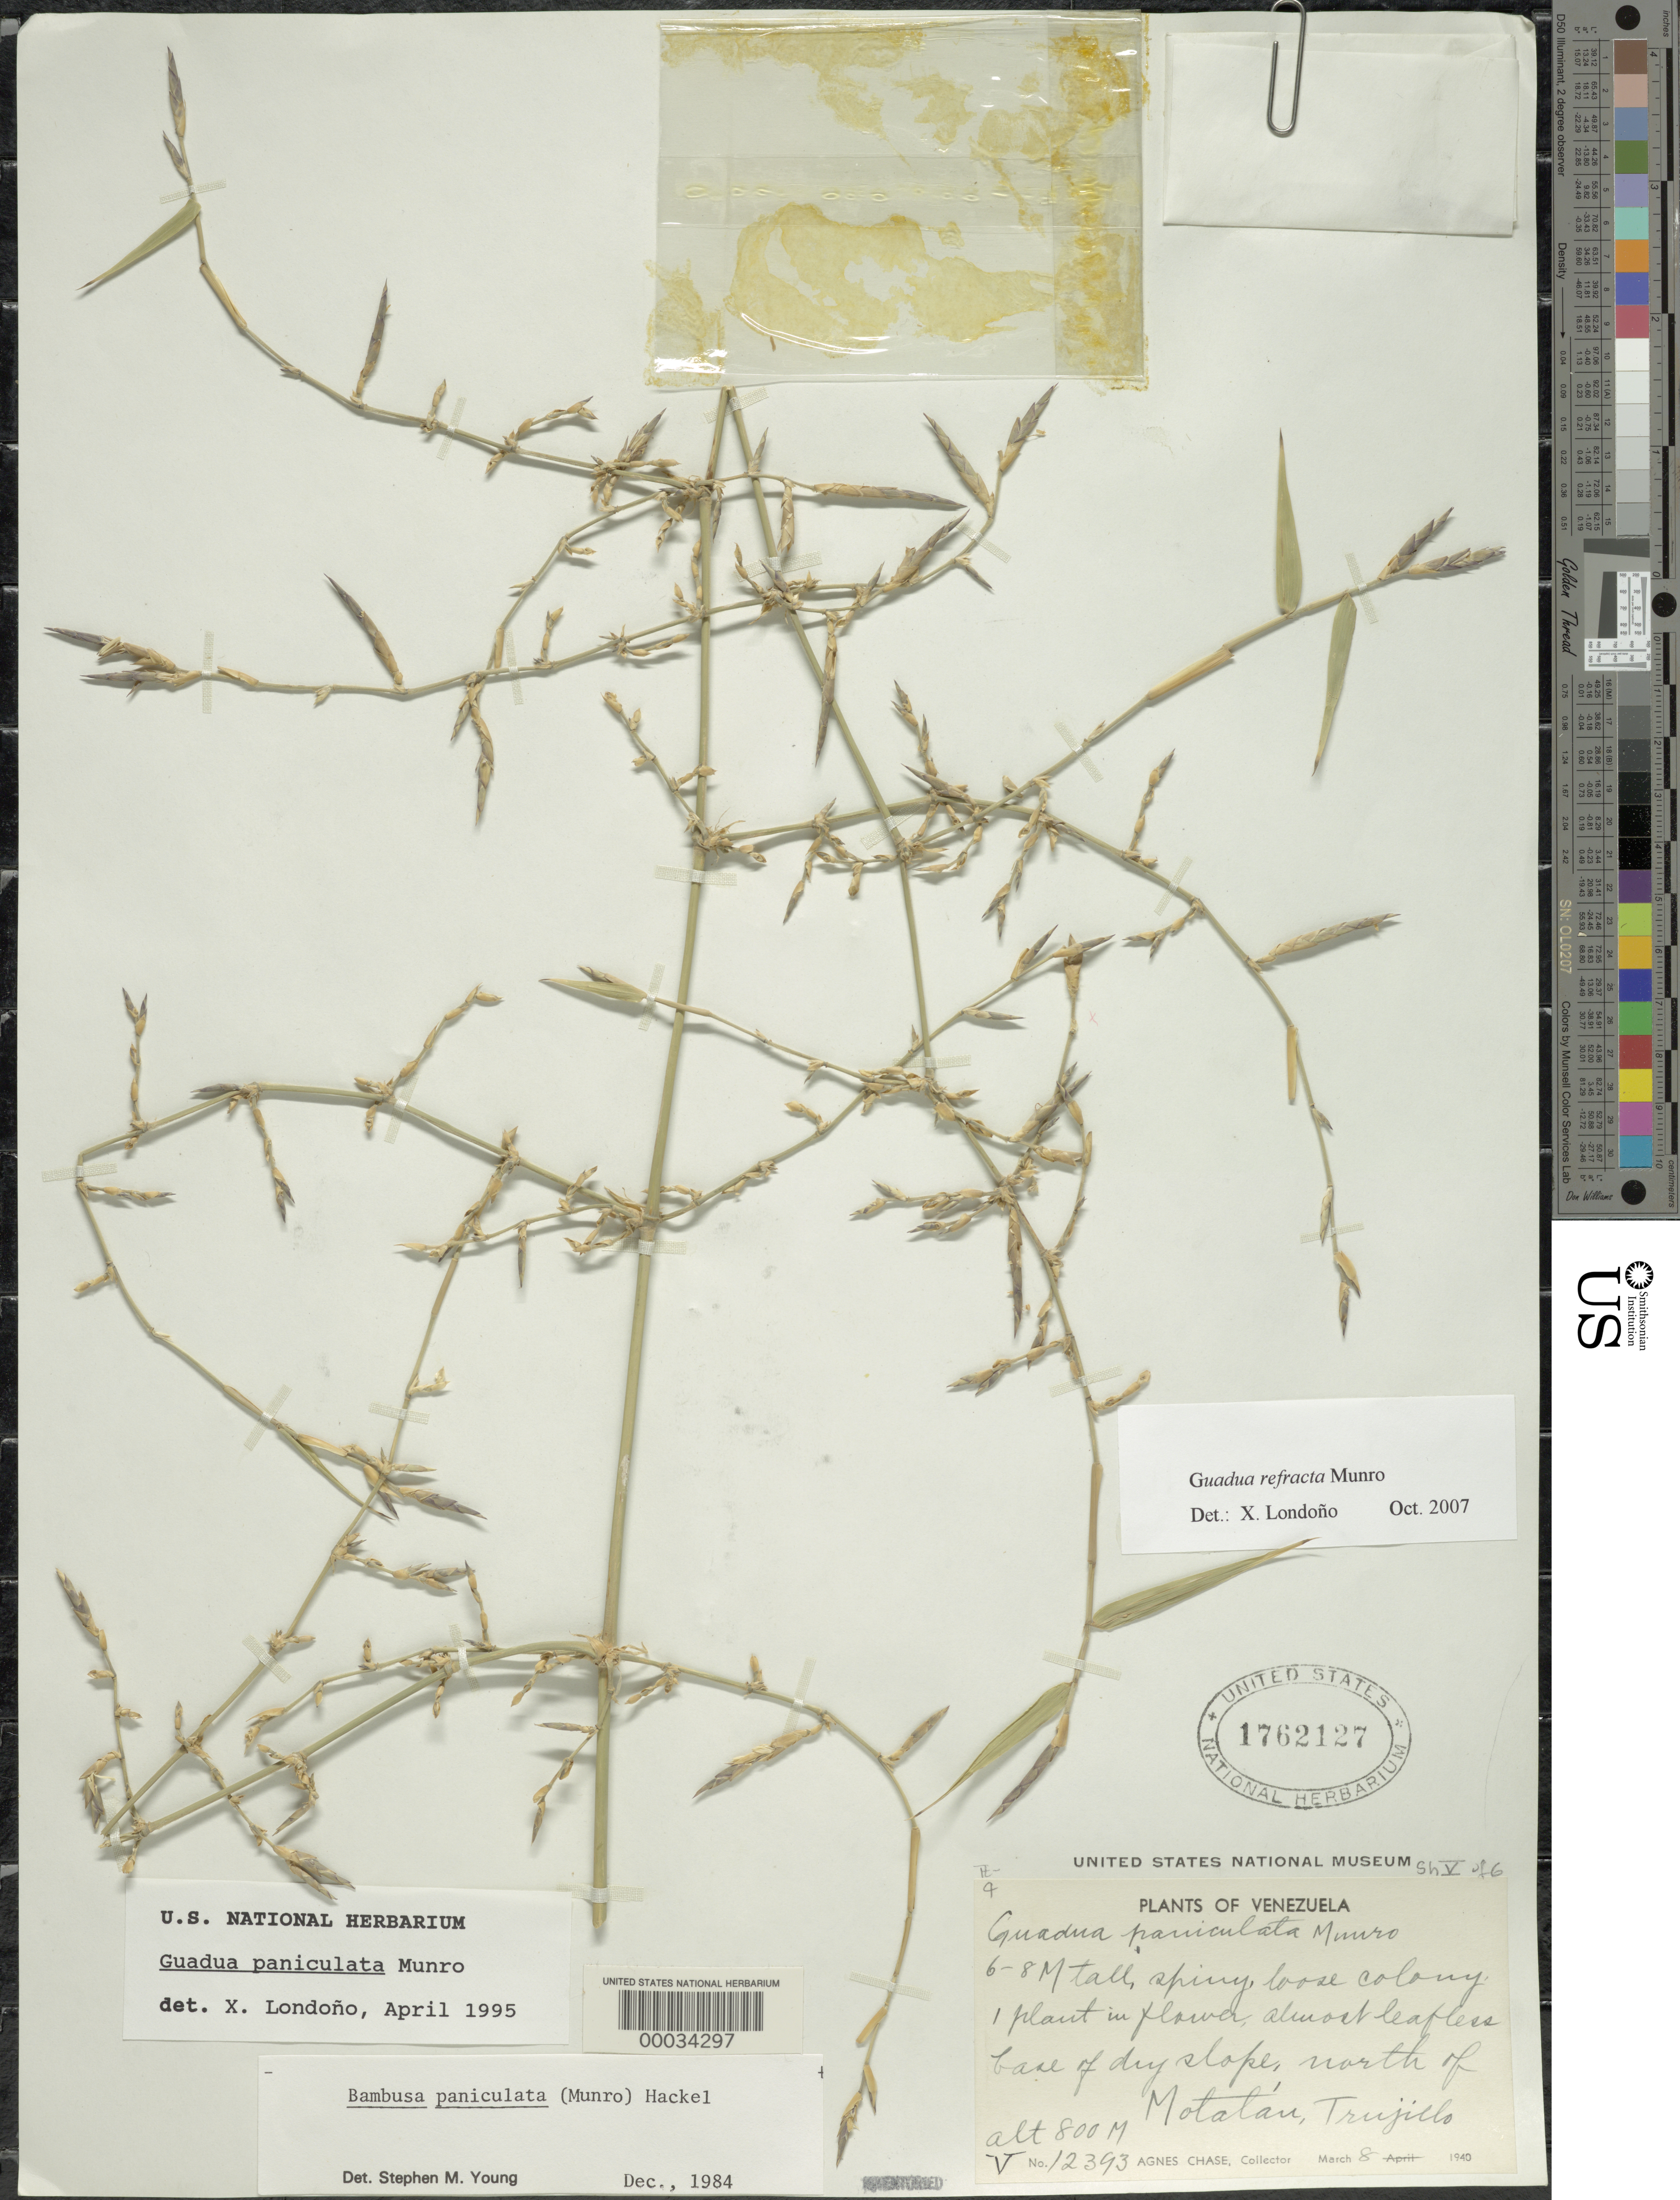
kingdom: Plantae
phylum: Tracheophyta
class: Liliopsida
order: Poales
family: Poaceae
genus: Guadua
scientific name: Guadua refracta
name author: Munro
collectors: A. Chase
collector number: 12393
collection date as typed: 08 Mar 1940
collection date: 1940-03-08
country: Venezuela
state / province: Trujillo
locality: Motalan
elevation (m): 800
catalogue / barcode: US 1762127